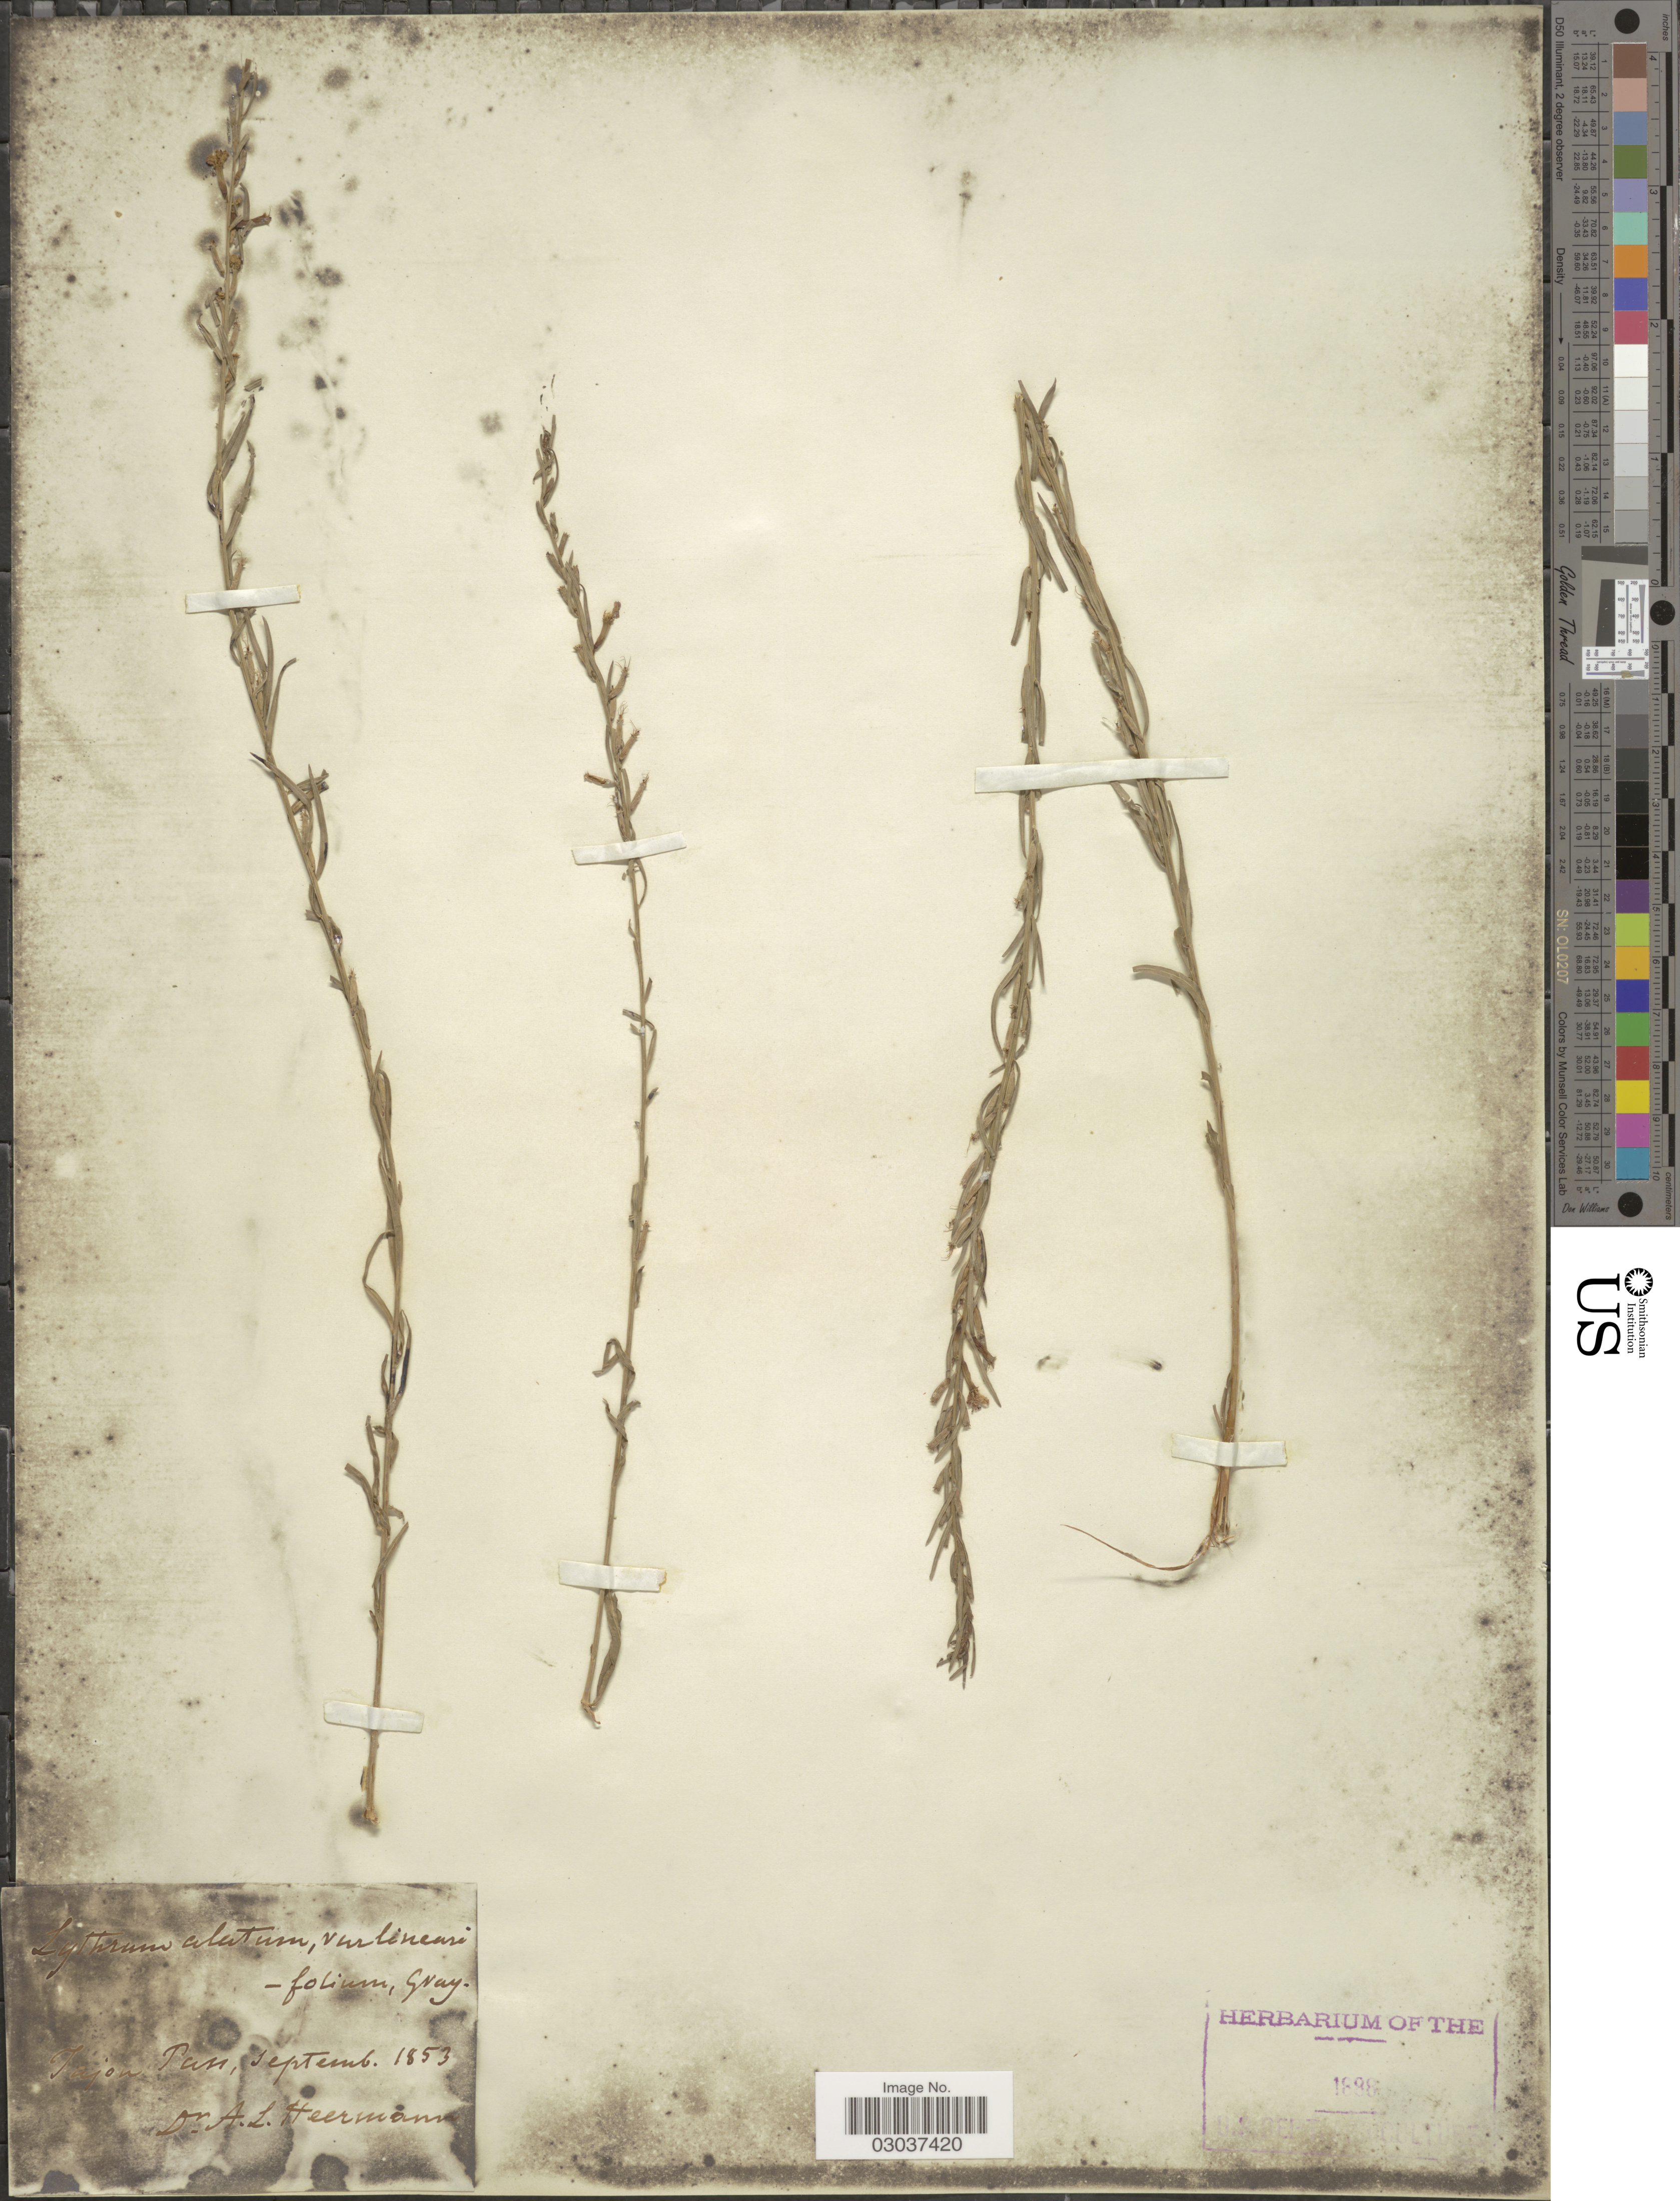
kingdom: Plantae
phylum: Tracheophyta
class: Magnoliopsida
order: Myrtales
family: Lythraceae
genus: Lythrum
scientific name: Lythrum acutangulum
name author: Lag.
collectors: A. Heermann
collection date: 1853-09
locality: Tajon Pan.